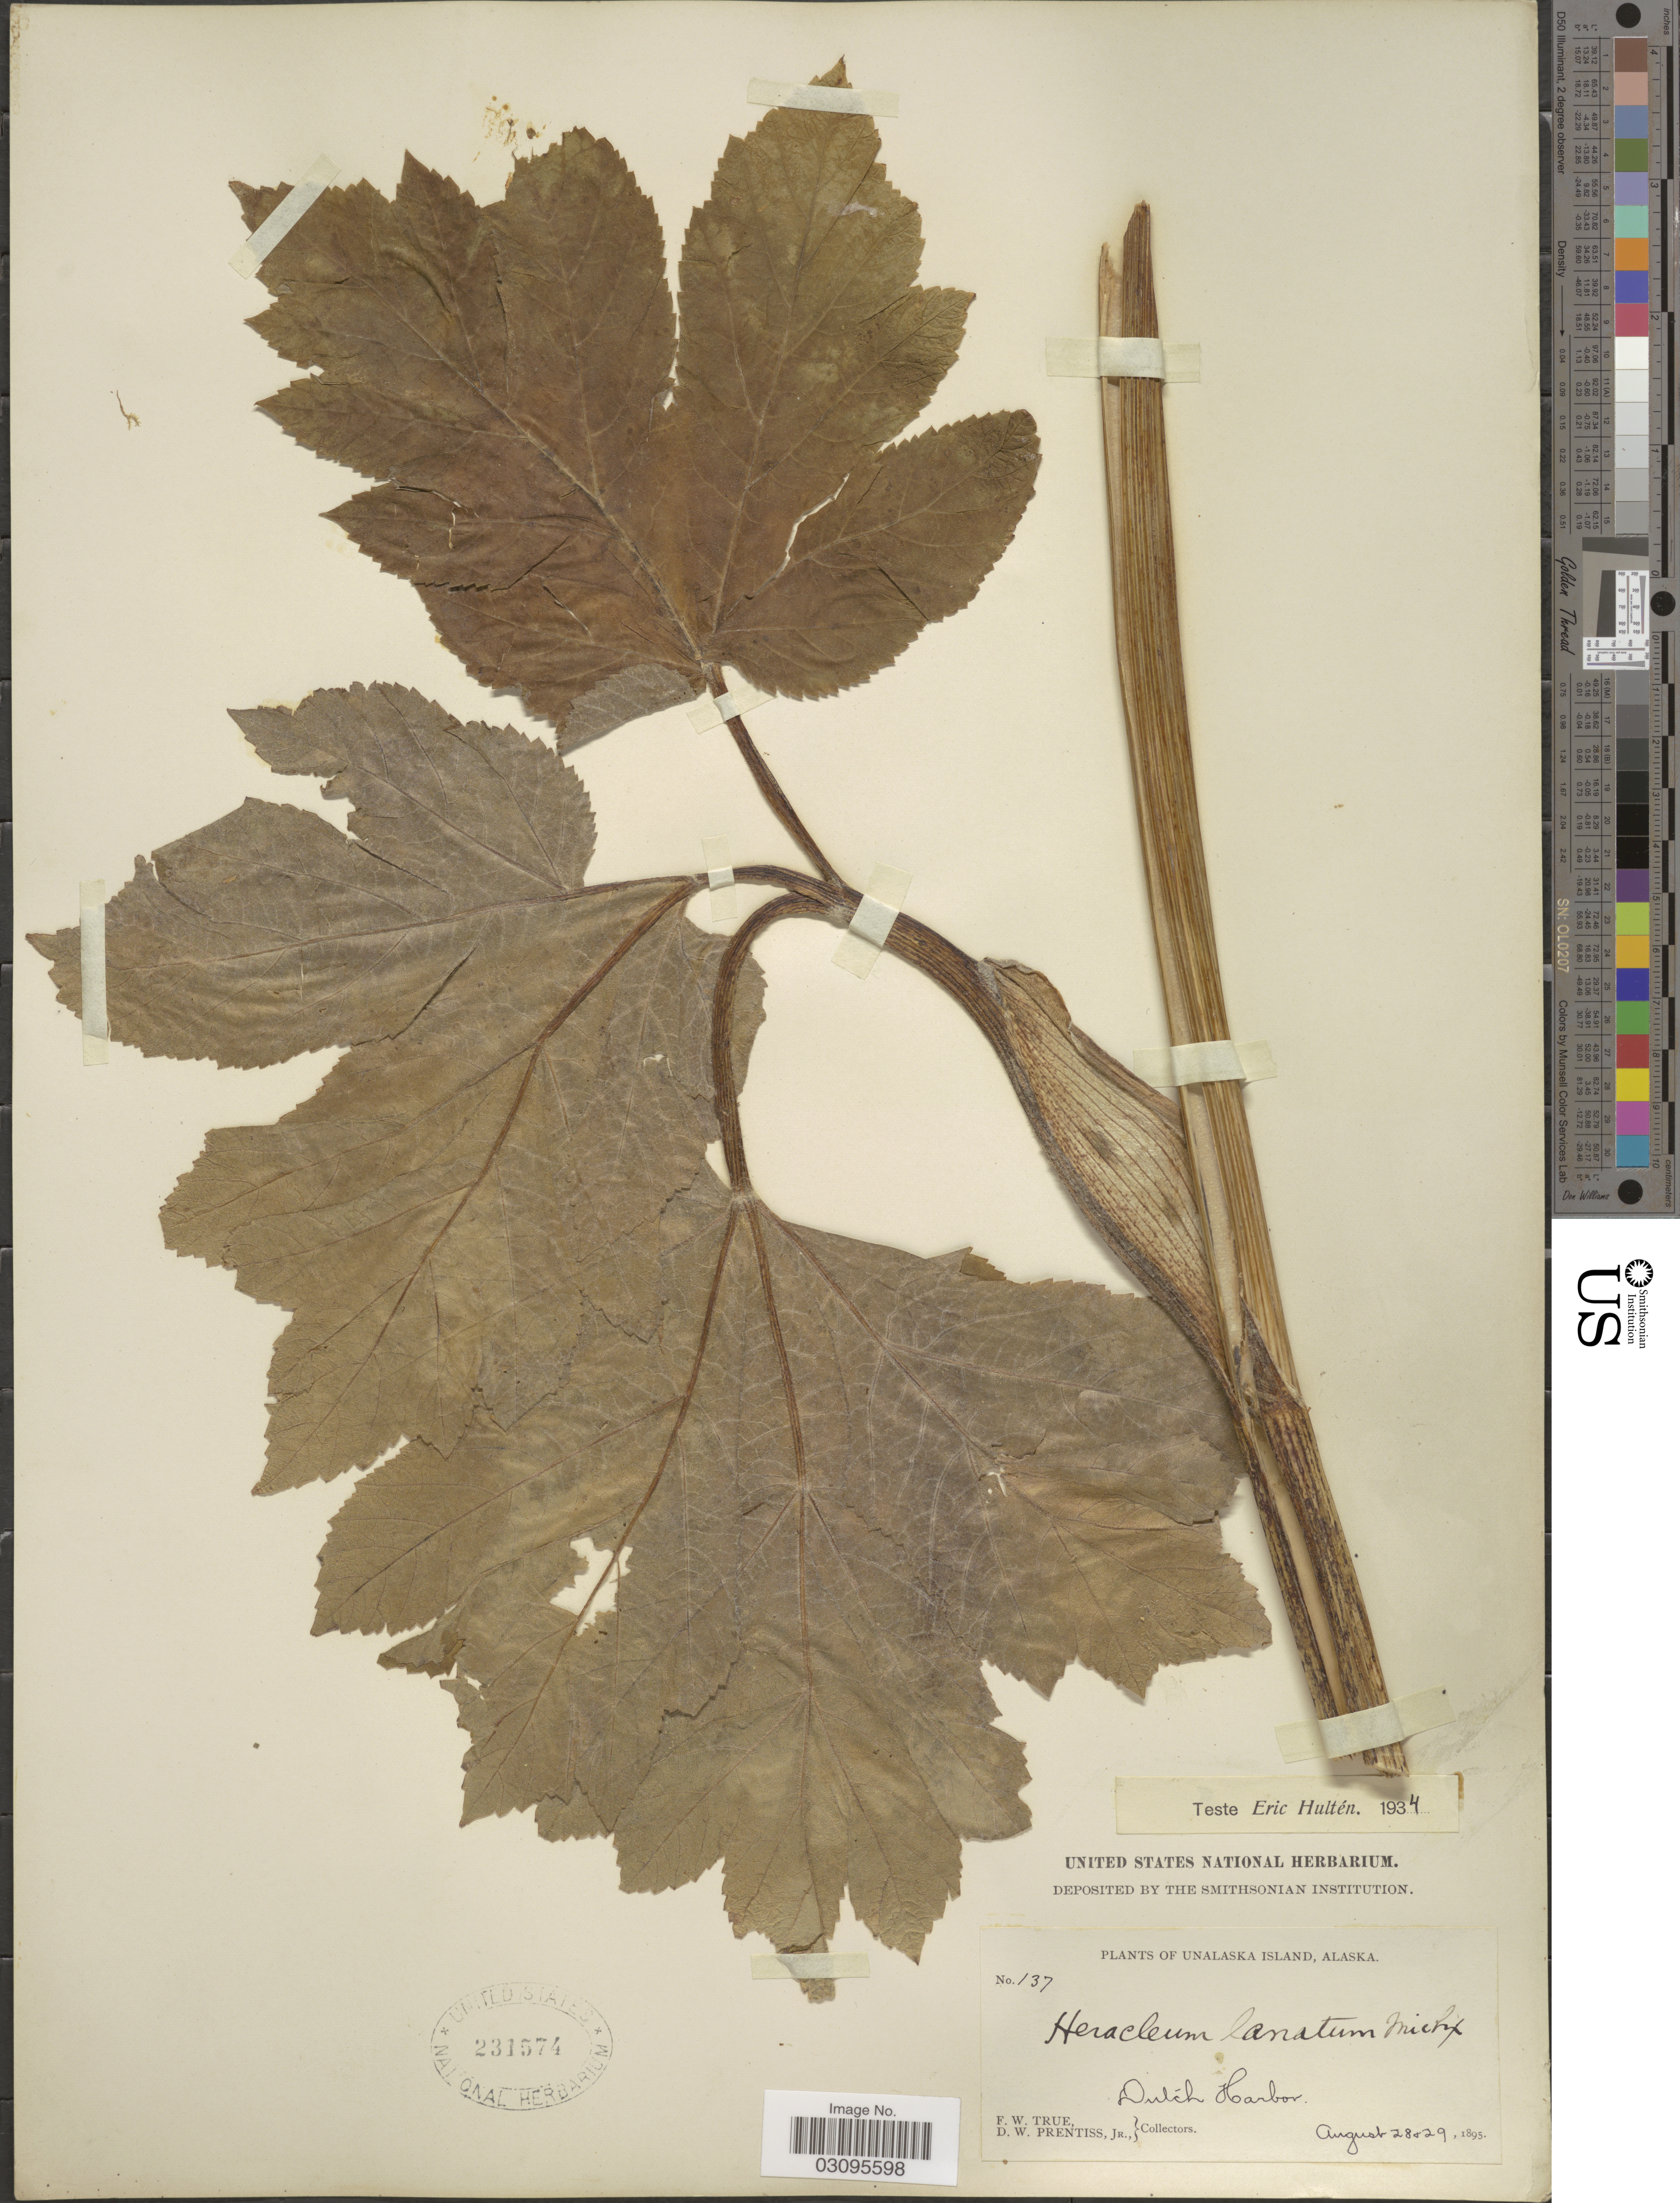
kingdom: Plantae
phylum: Tracheophyta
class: Magnoliopsida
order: Apiales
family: Apiaceae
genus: Heracleum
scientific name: Heracleum lanatum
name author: Michx.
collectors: F. True & D. Prentiss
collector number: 137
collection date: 1895-08-28/1895-08-29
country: United States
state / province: Alaska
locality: Unalaska Island, Alaska, Dutch Harbor.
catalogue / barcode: US 231574